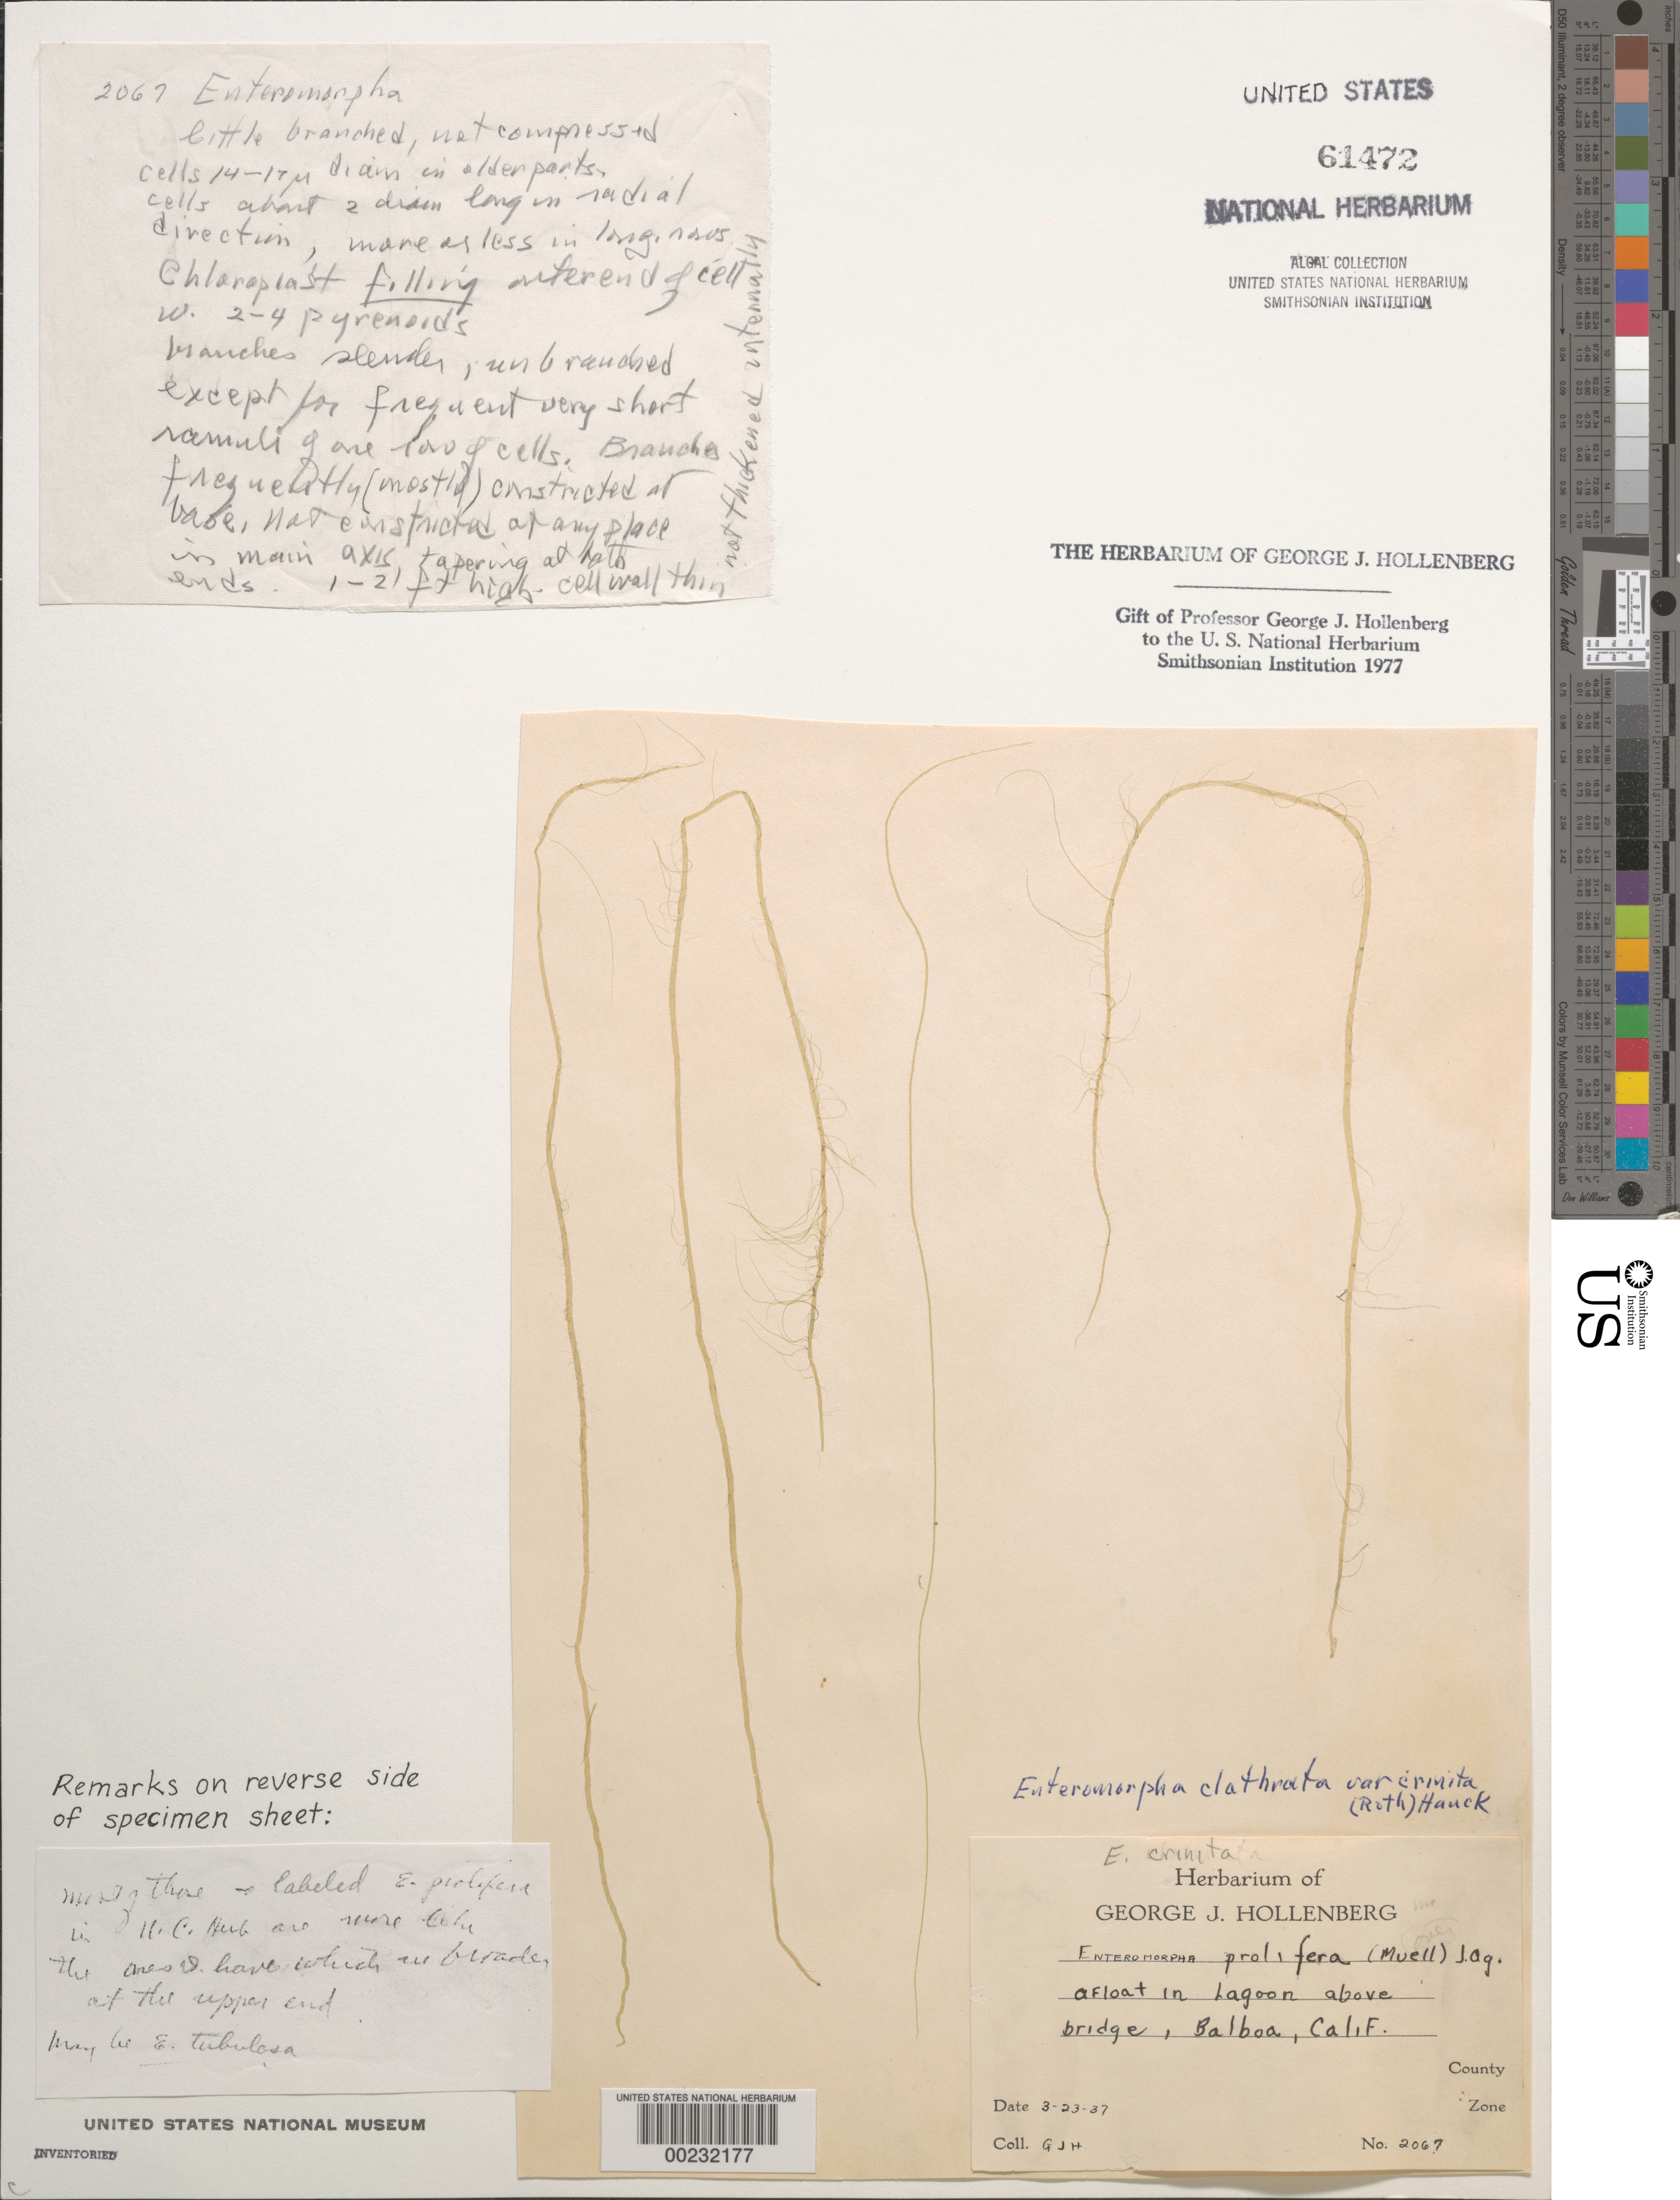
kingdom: Plantae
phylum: Chlorophyta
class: Ulvophyceae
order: Cladophorales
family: Cladophoraceae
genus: Cladophora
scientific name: Cladophora vagabunda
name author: (L.) C. Hoek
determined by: Algae name updating Project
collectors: G. Hollenberg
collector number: GJH 2067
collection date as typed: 23 Mar 1937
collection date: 1937-03-23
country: United States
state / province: California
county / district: Orange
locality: Balboa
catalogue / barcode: US 61472